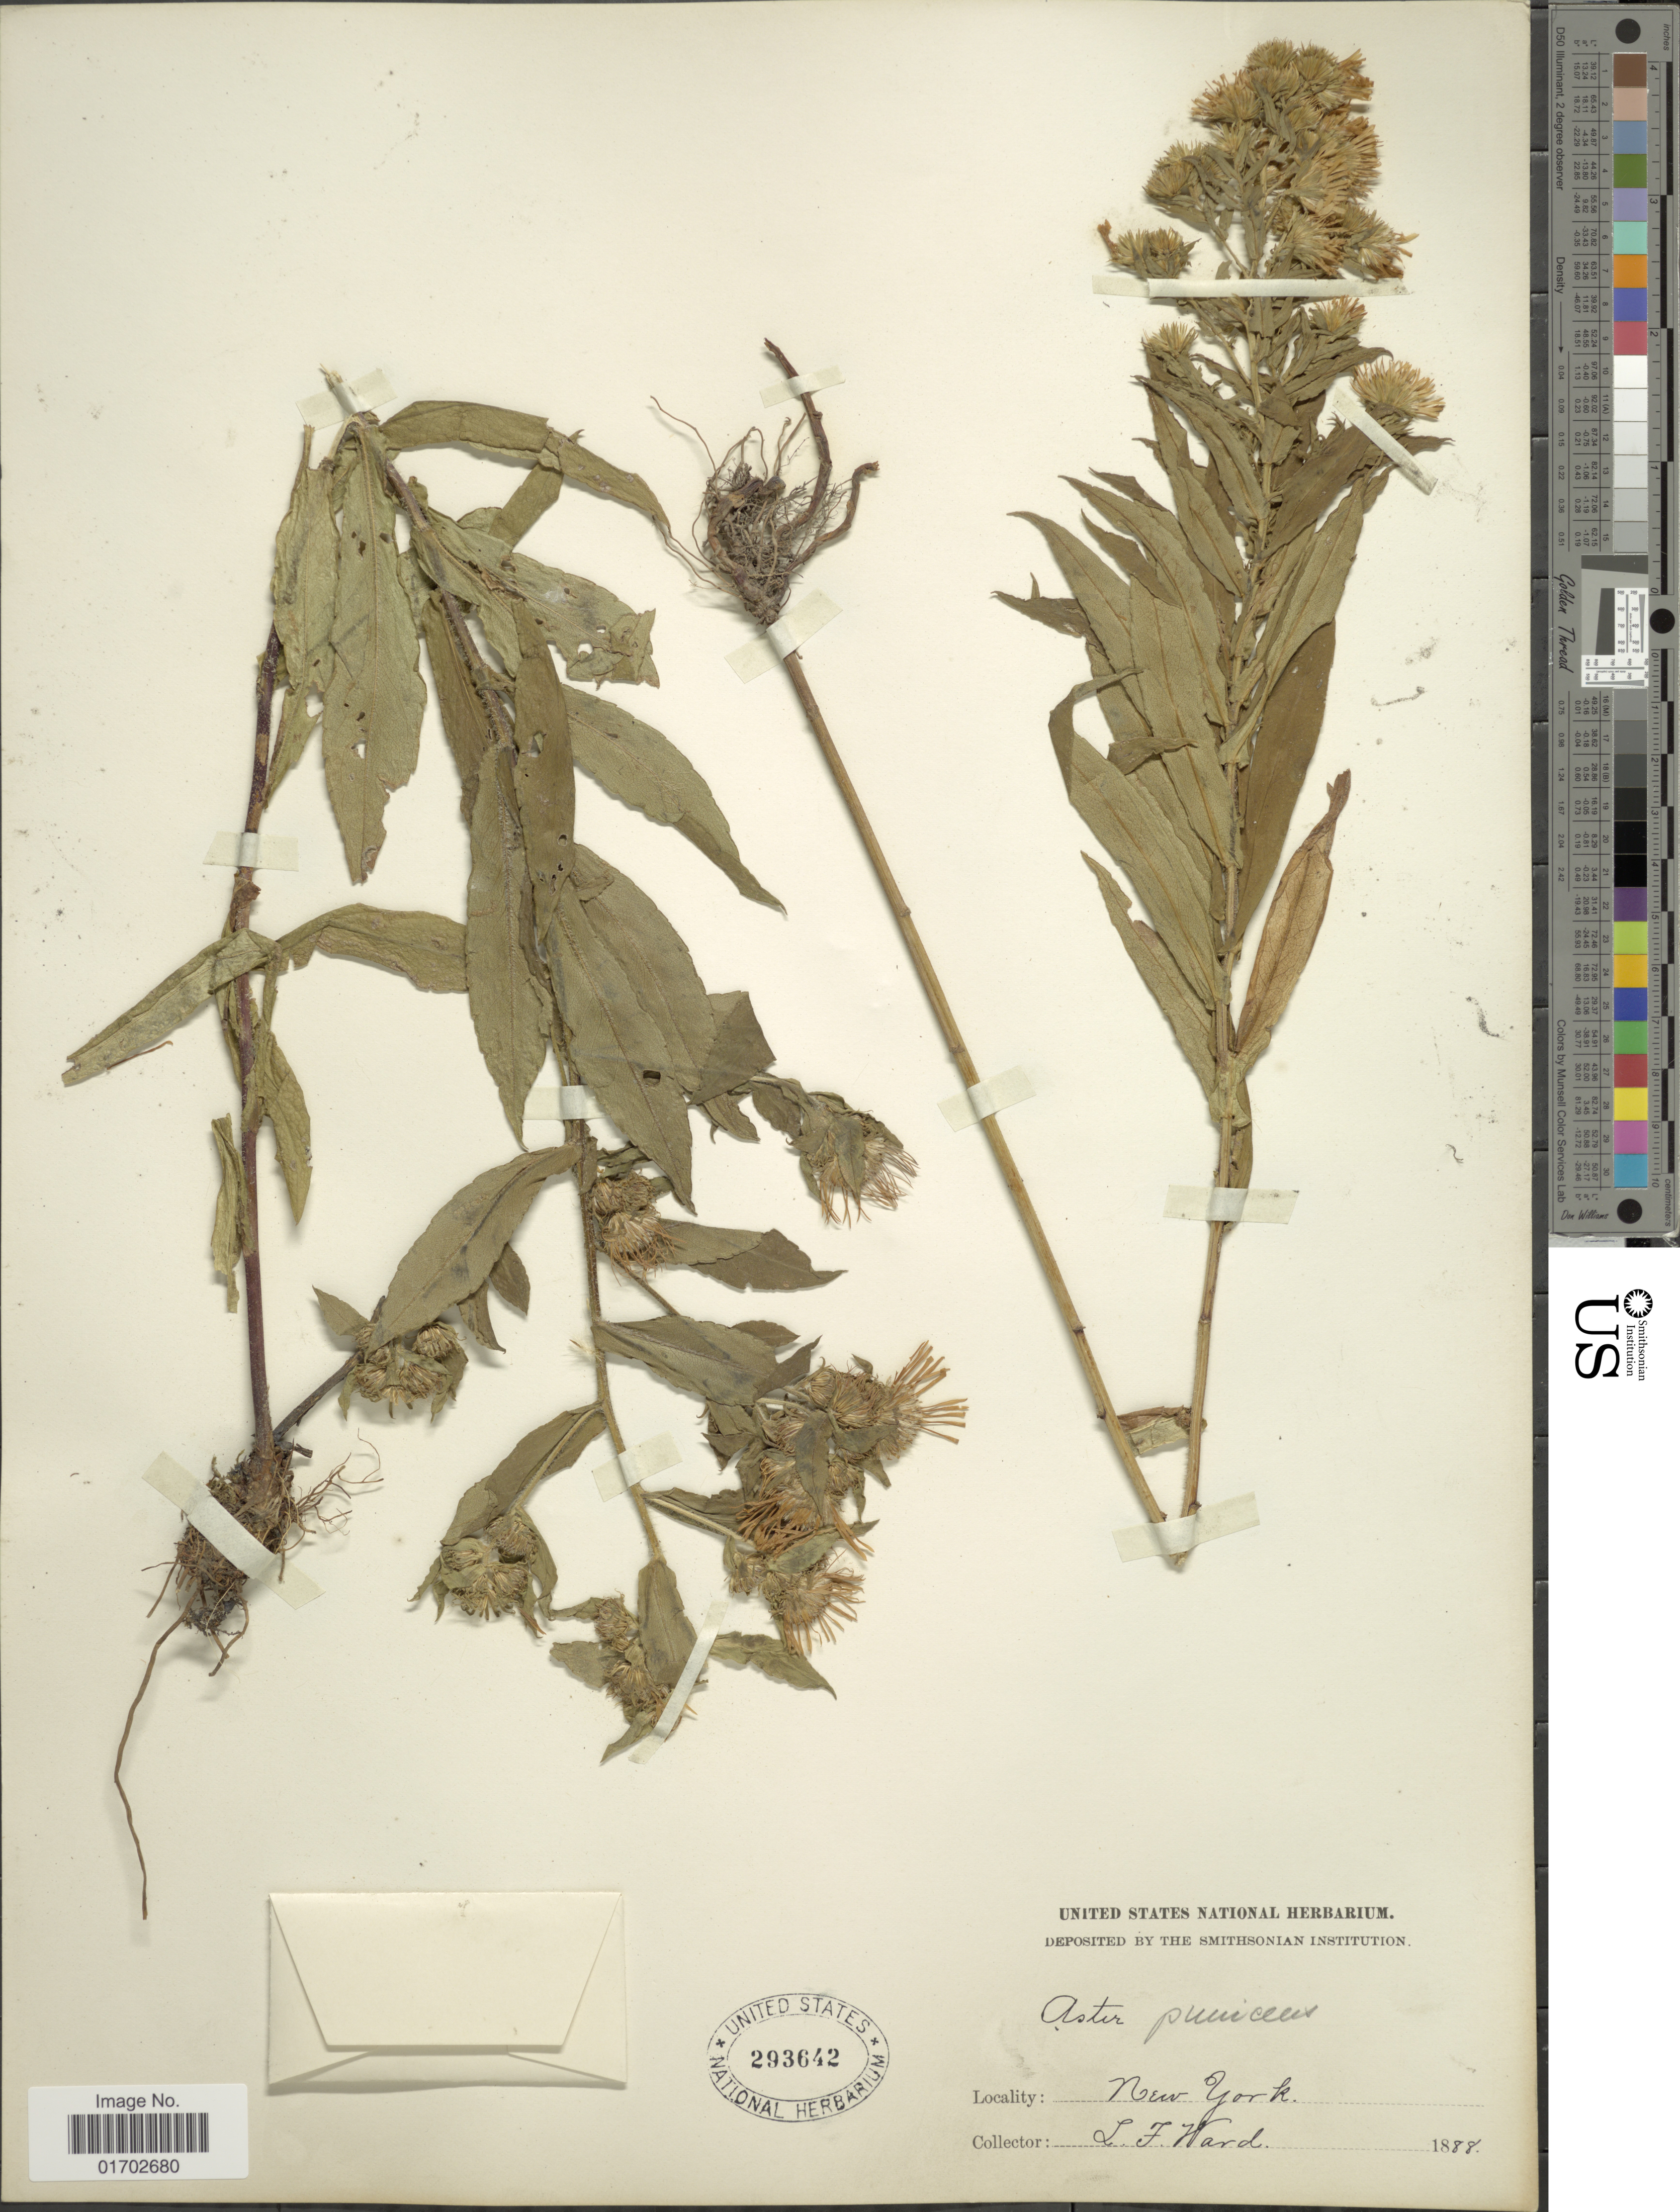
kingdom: Plantae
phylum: Tracheophyta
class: Magnoliopsida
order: Asterales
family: Asteraceae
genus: Symphyotrichum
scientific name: Symphyotrichum puniceum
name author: (L.) Á. Löve & D. Löve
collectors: L. Ward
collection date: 1888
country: United States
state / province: New York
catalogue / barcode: US 293642